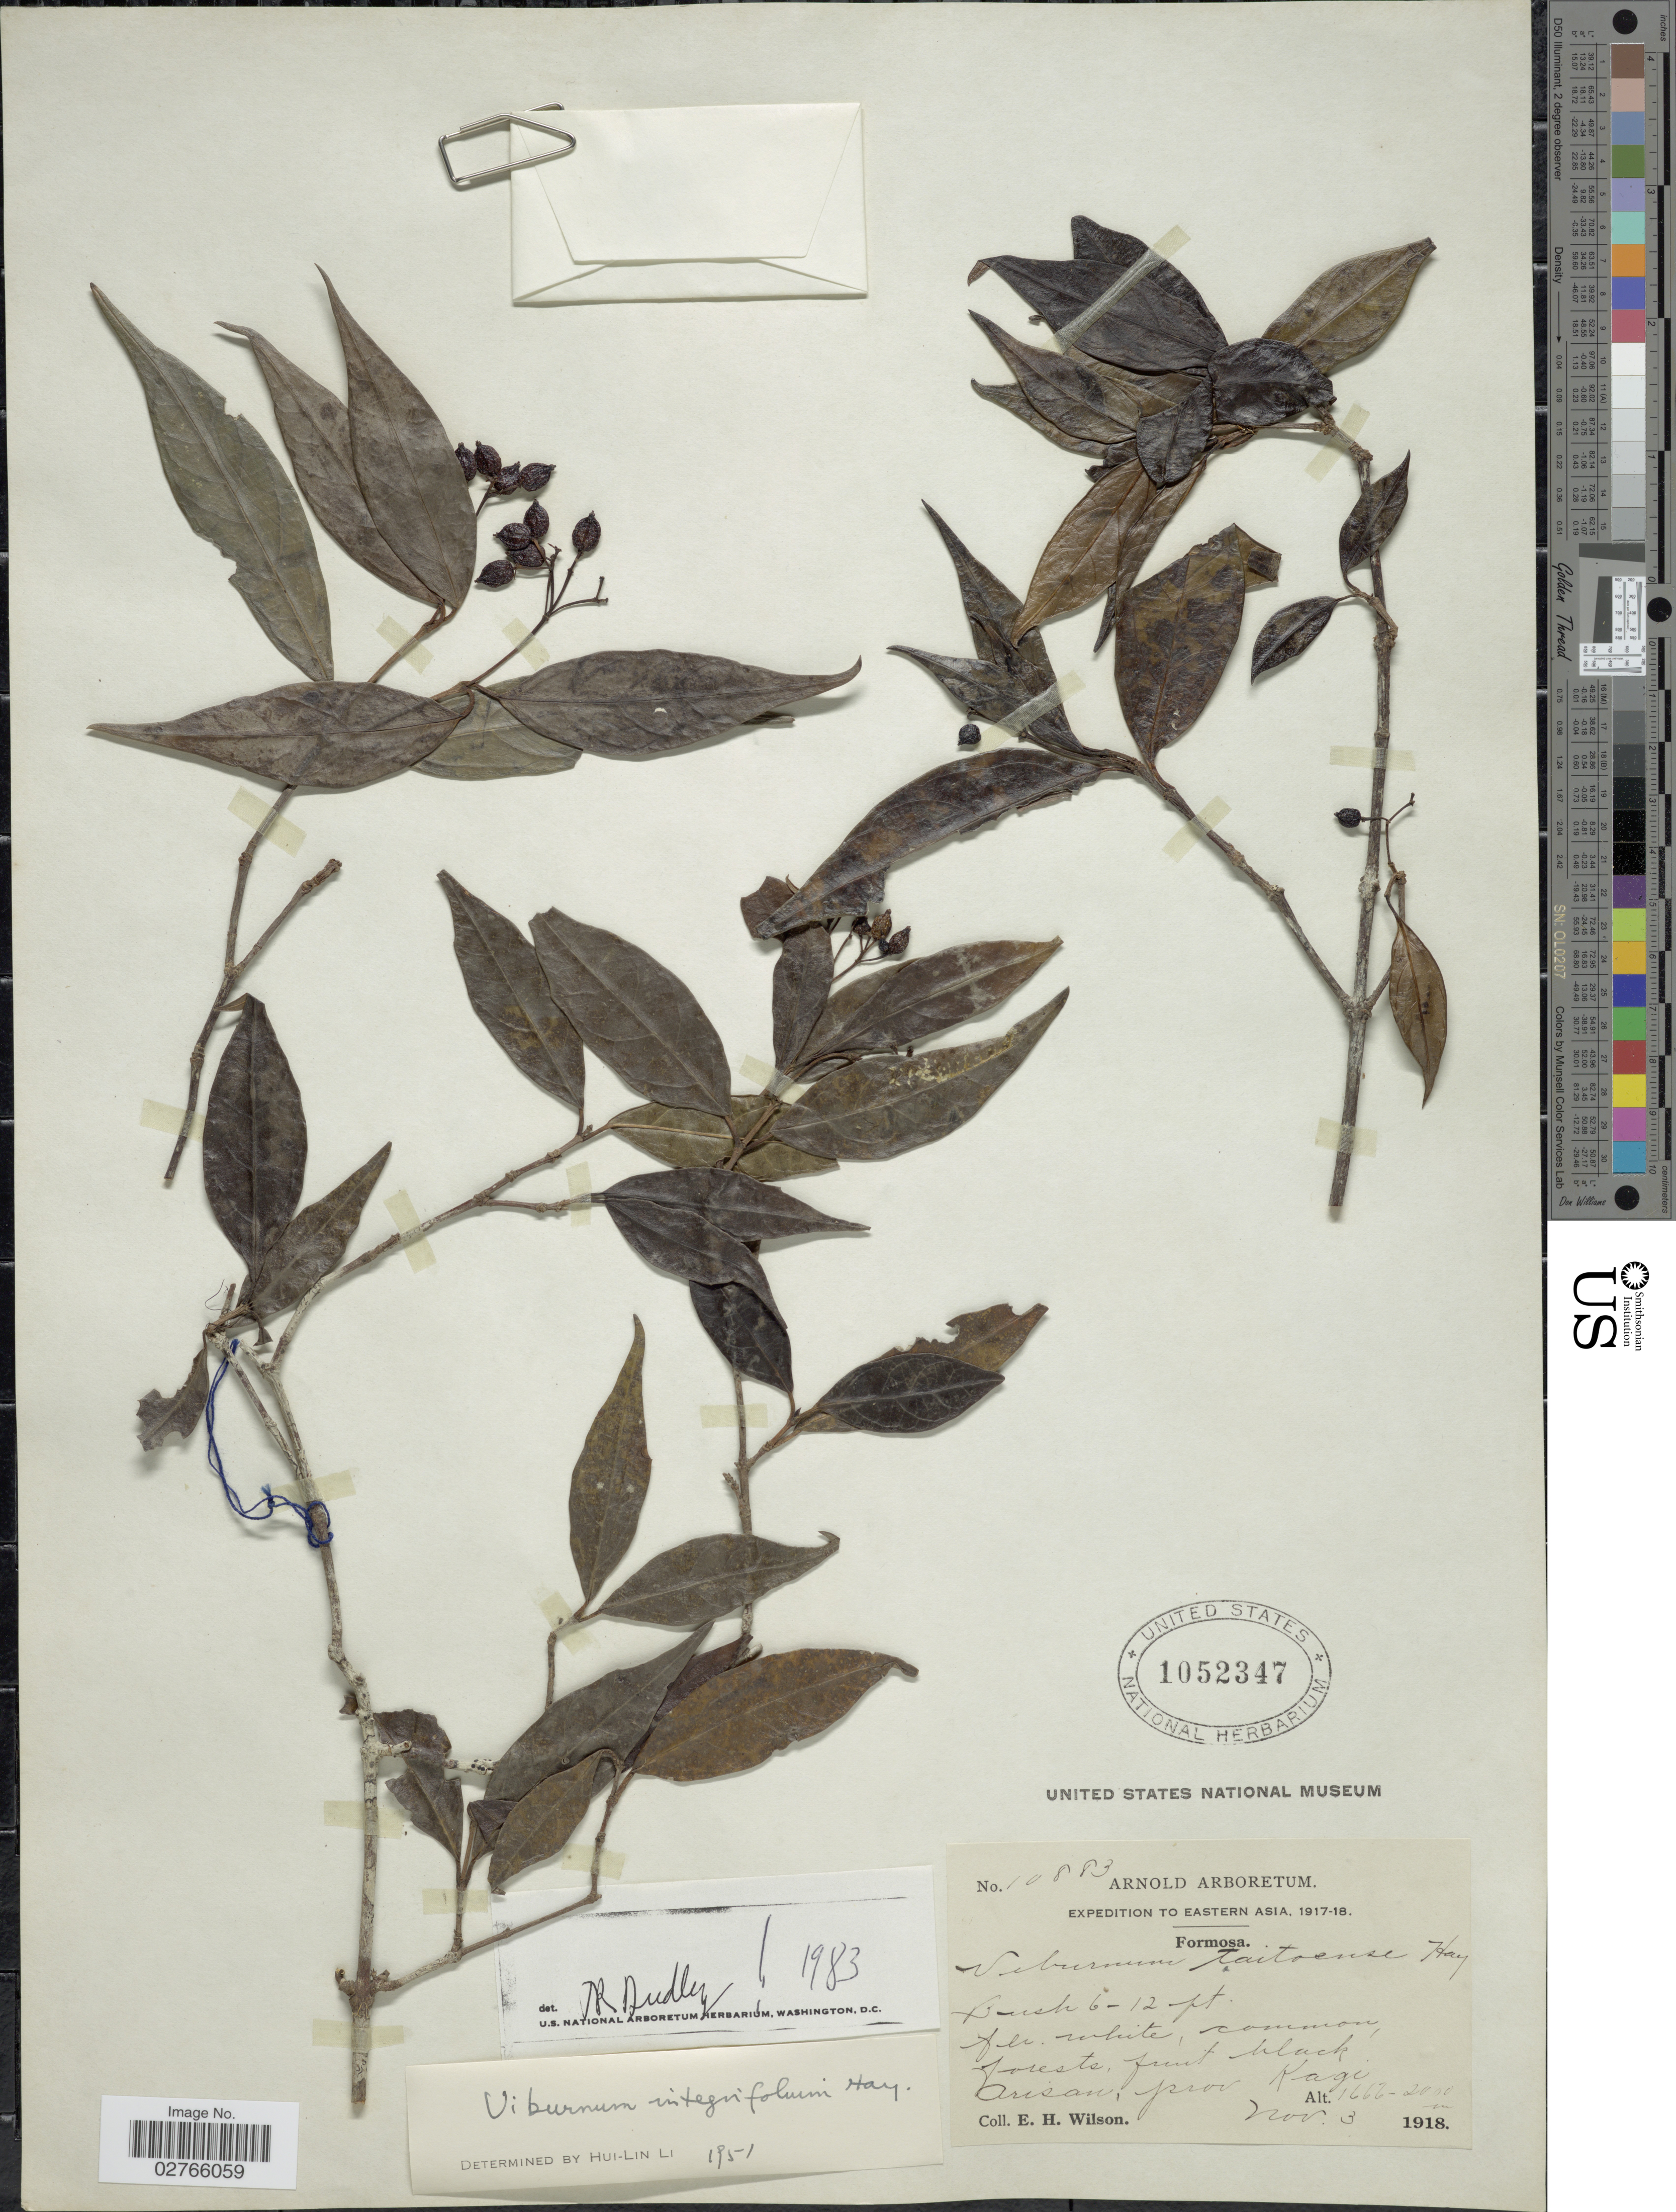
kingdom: Plantae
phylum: Tracheophyta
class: Magnoliopsida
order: Dipsacales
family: Viburnaceae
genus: Viburnum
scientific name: Viburnum integrifolium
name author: Hayata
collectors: E. Wilson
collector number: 10883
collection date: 1918-11-03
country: Taiwan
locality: Formosa, Arisan, prov. Kagi.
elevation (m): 1666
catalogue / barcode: US 1052347